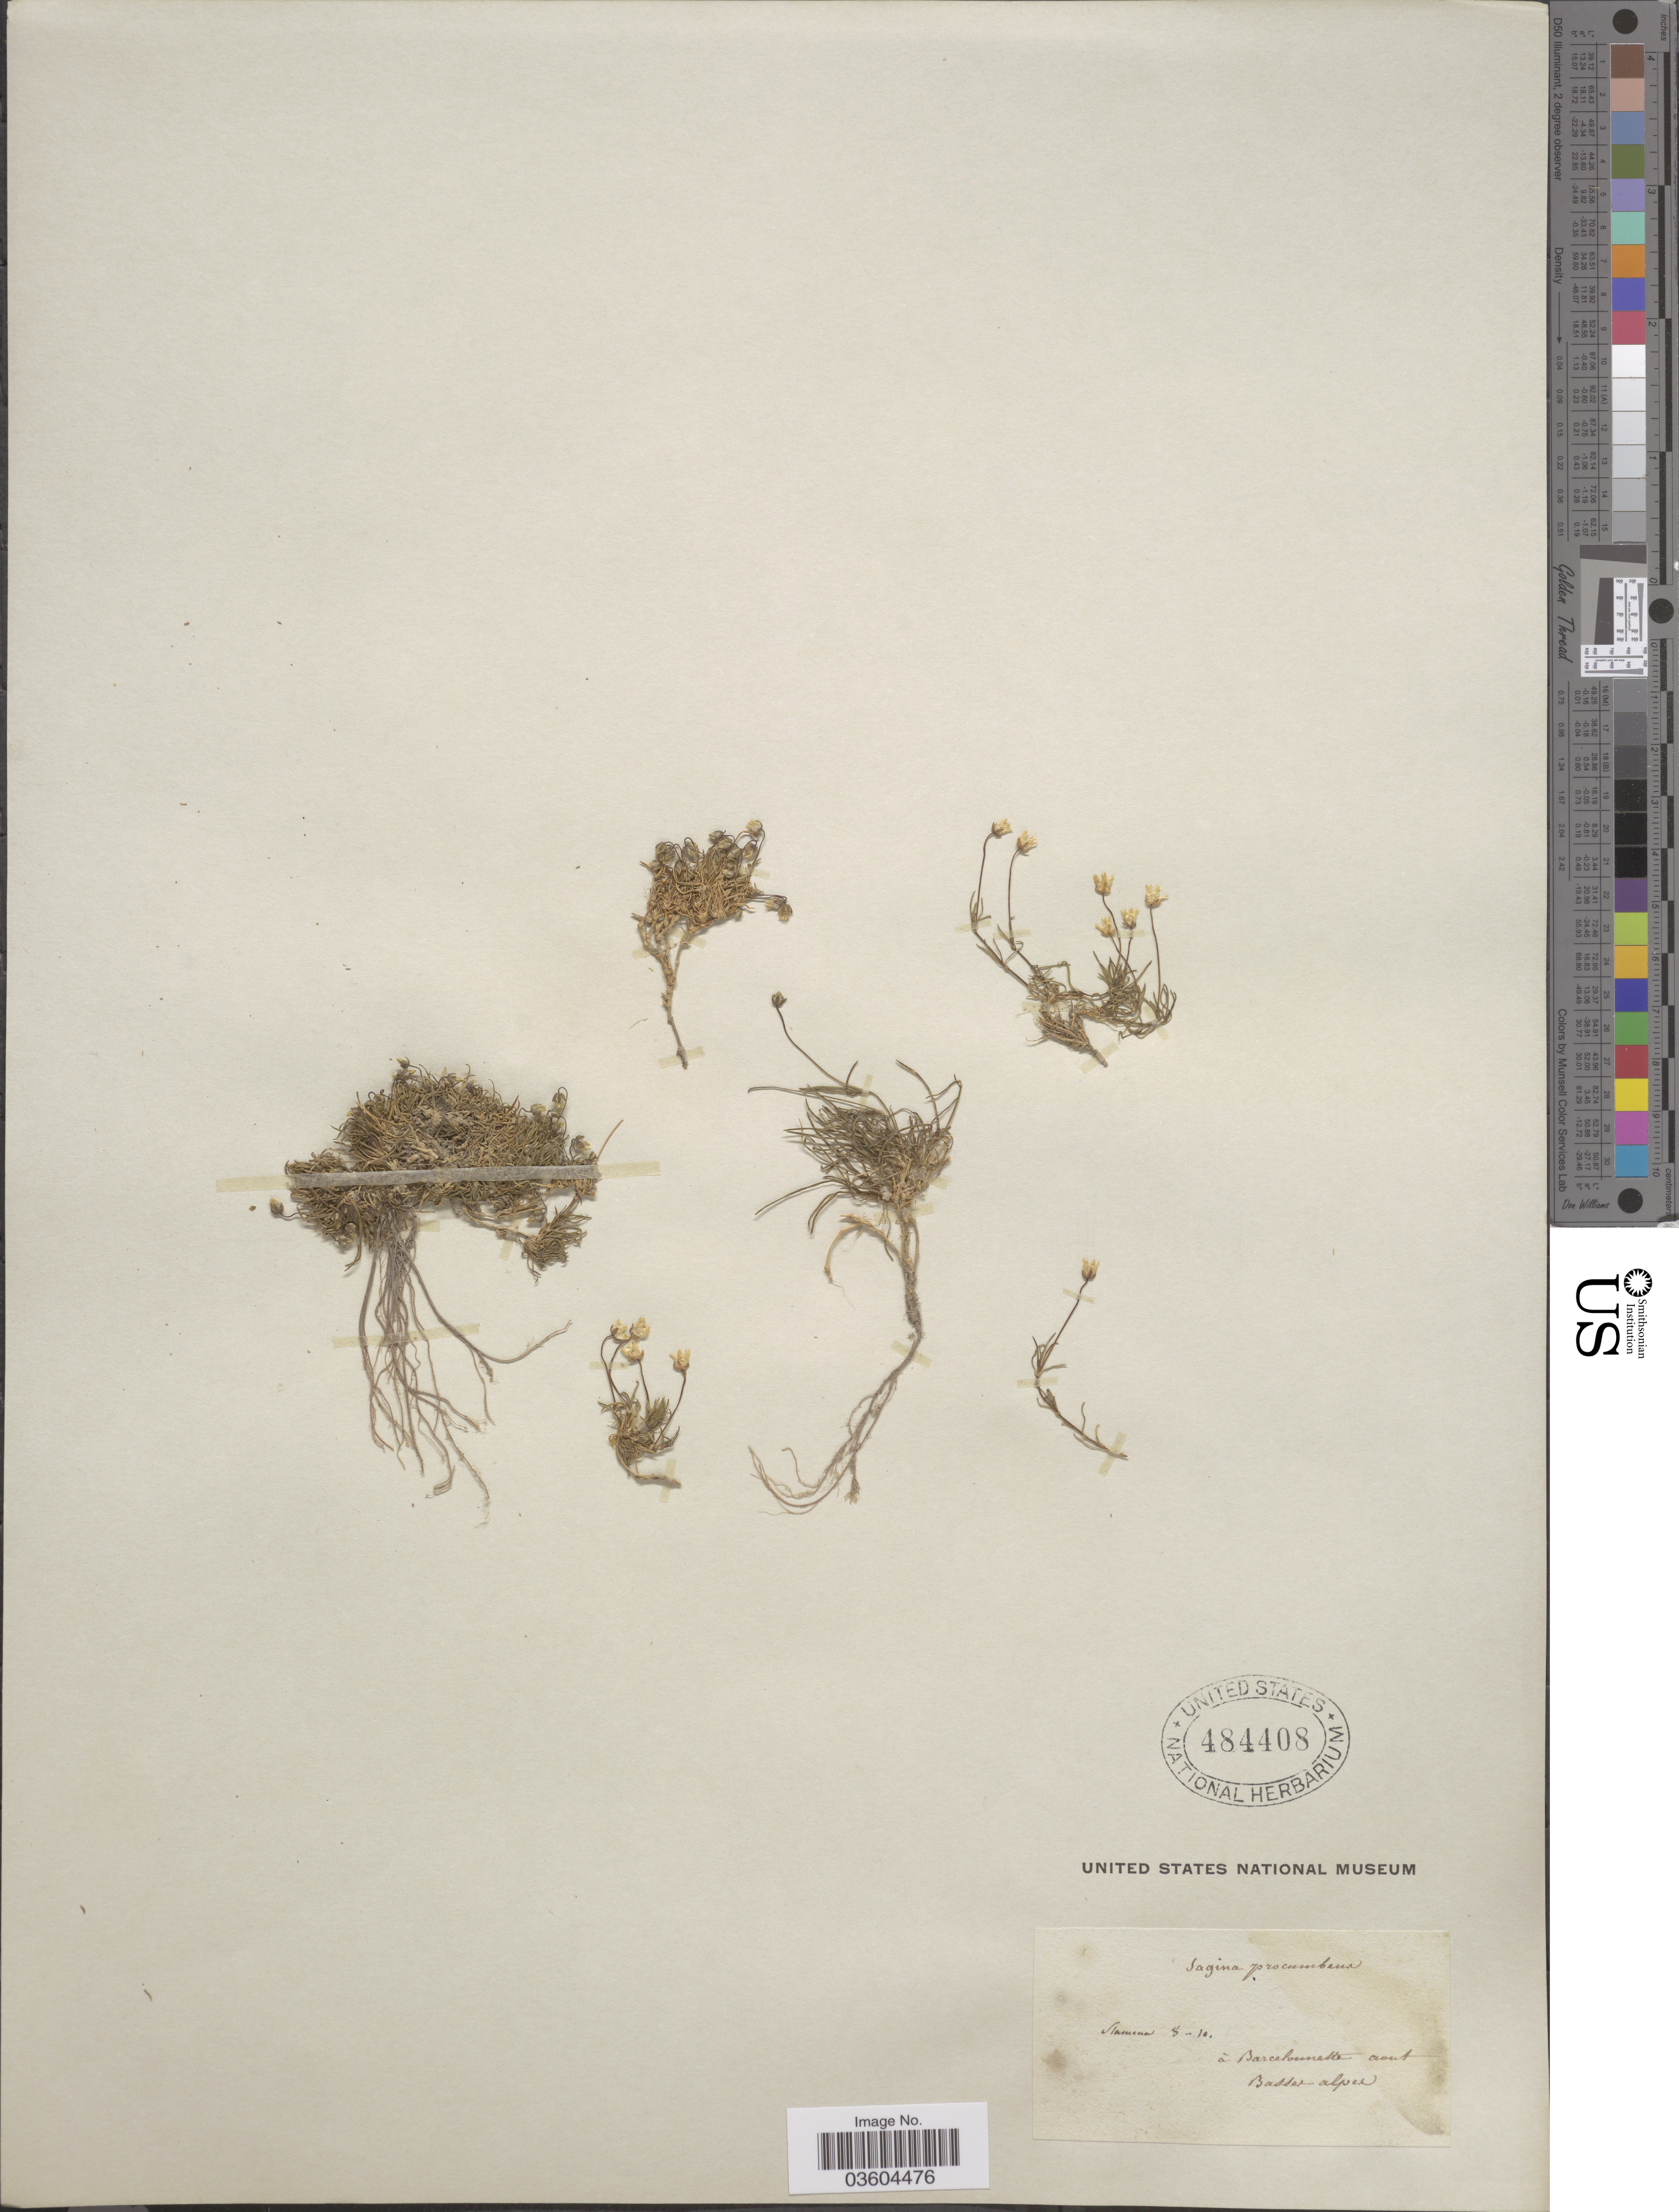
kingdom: Plantae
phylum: Tracheophyta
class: Magnoliopsida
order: Caryophyllales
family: Caryophyllaceae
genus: Sagina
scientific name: Sagina procumbens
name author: L.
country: France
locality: Á Barcelonnette Basses-alpes.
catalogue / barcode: US 484408